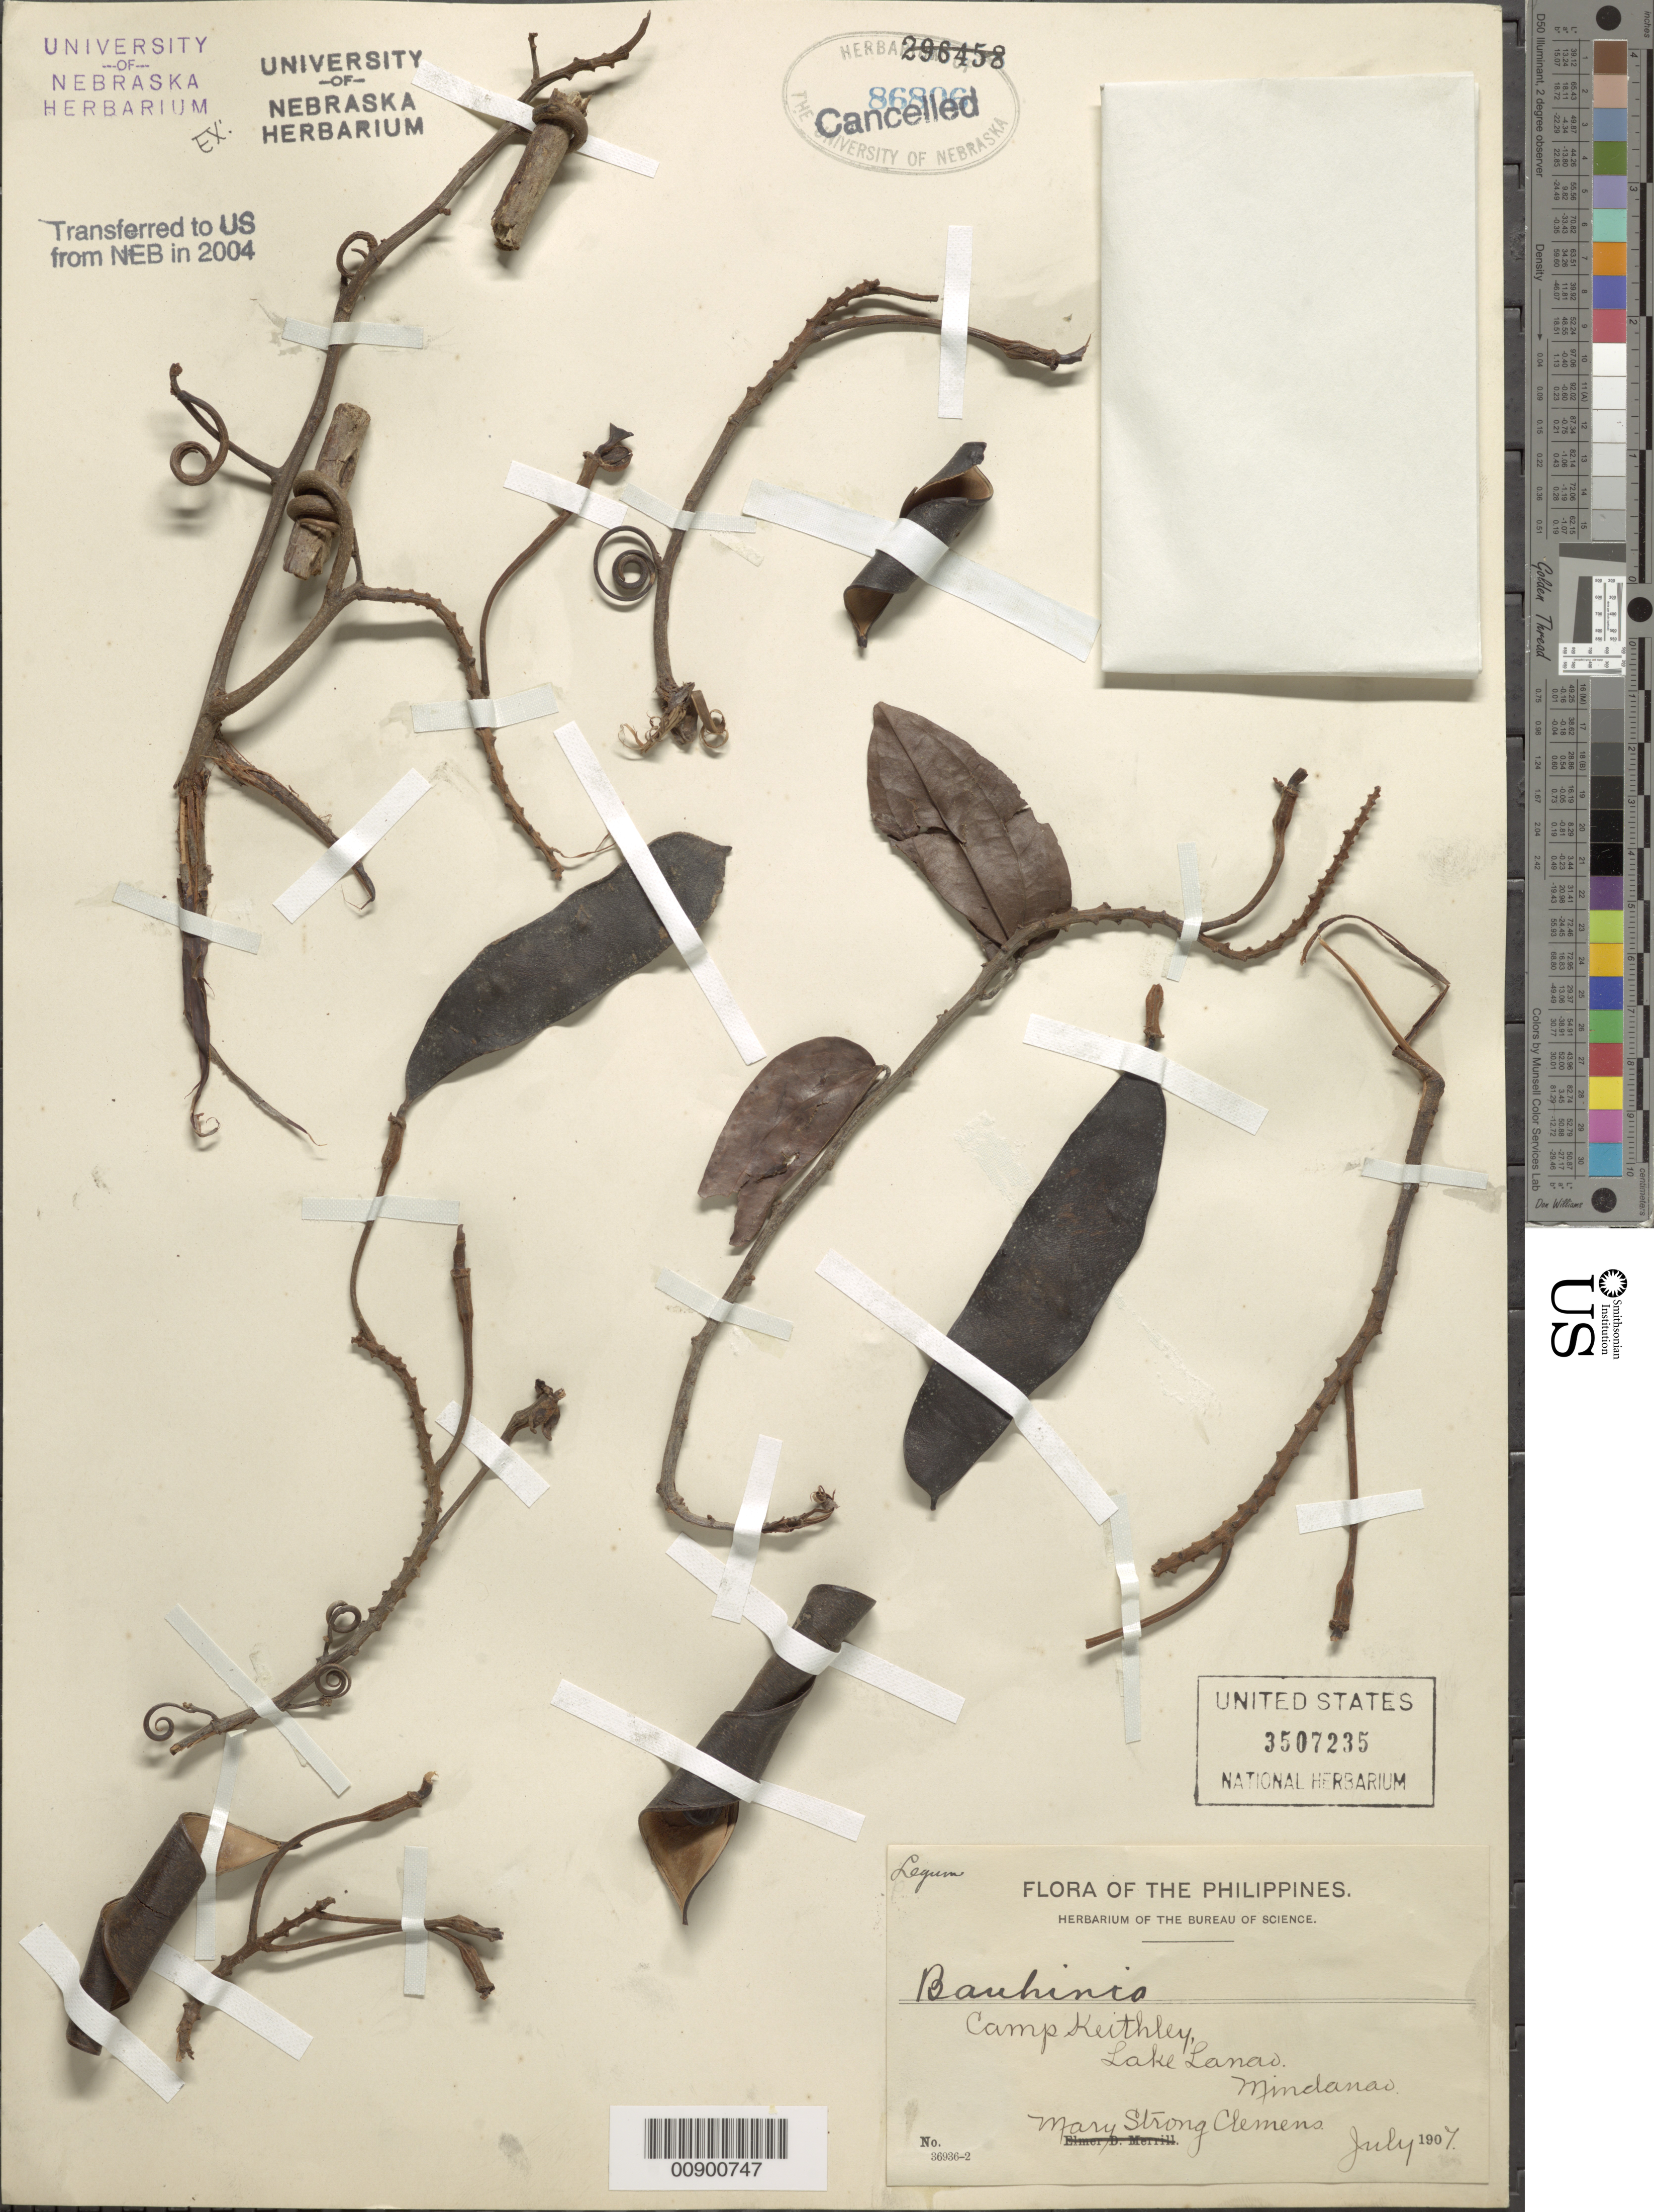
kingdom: Plantae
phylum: Tracheophyta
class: Magnoliopsida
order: Fabales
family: Fabaceae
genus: Bauhinia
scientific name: Bauhinia sp.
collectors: M. S. Clemens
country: Philippines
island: Mindanao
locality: Lake Lanao.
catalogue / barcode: US 3507235